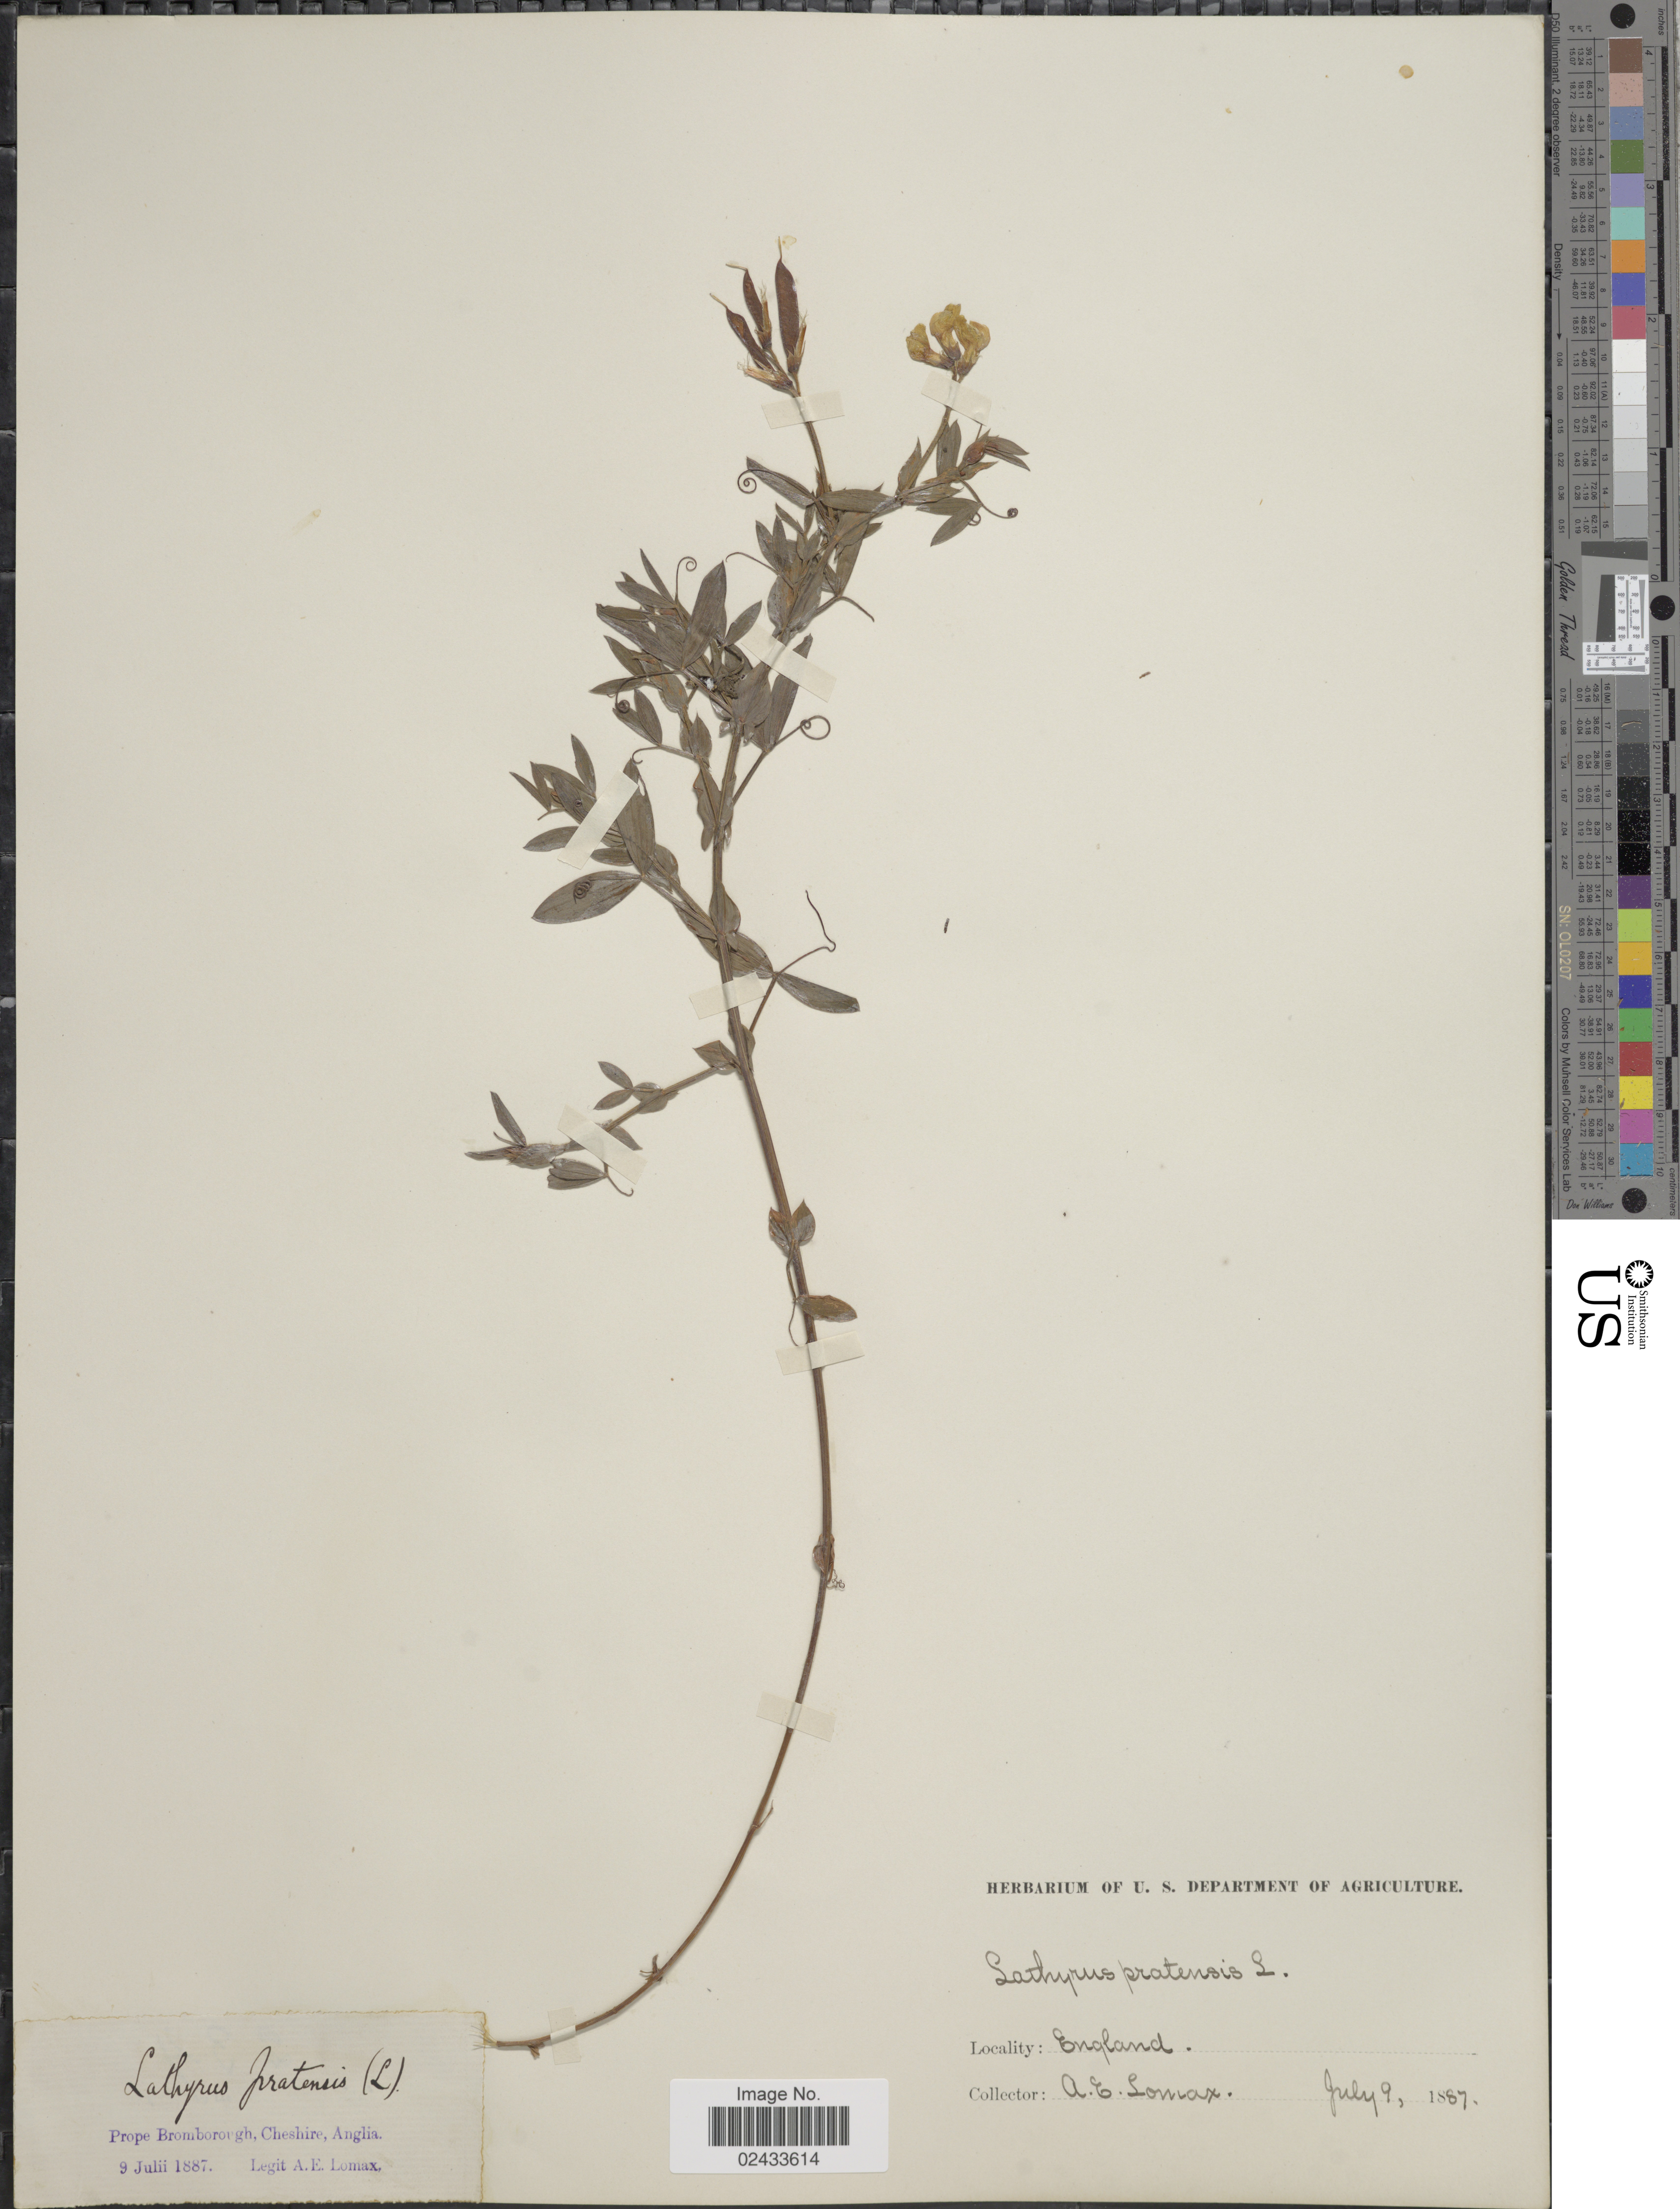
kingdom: Plantae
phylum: Tracheophyta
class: Magnoliopsida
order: Fabales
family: Fabaceae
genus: Lathyrus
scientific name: Lathyrus pratensis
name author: L.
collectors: A. Lomax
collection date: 1887-07-09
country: United Kingdom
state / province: England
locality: Prope Bromborough, Cheshire, Anglia